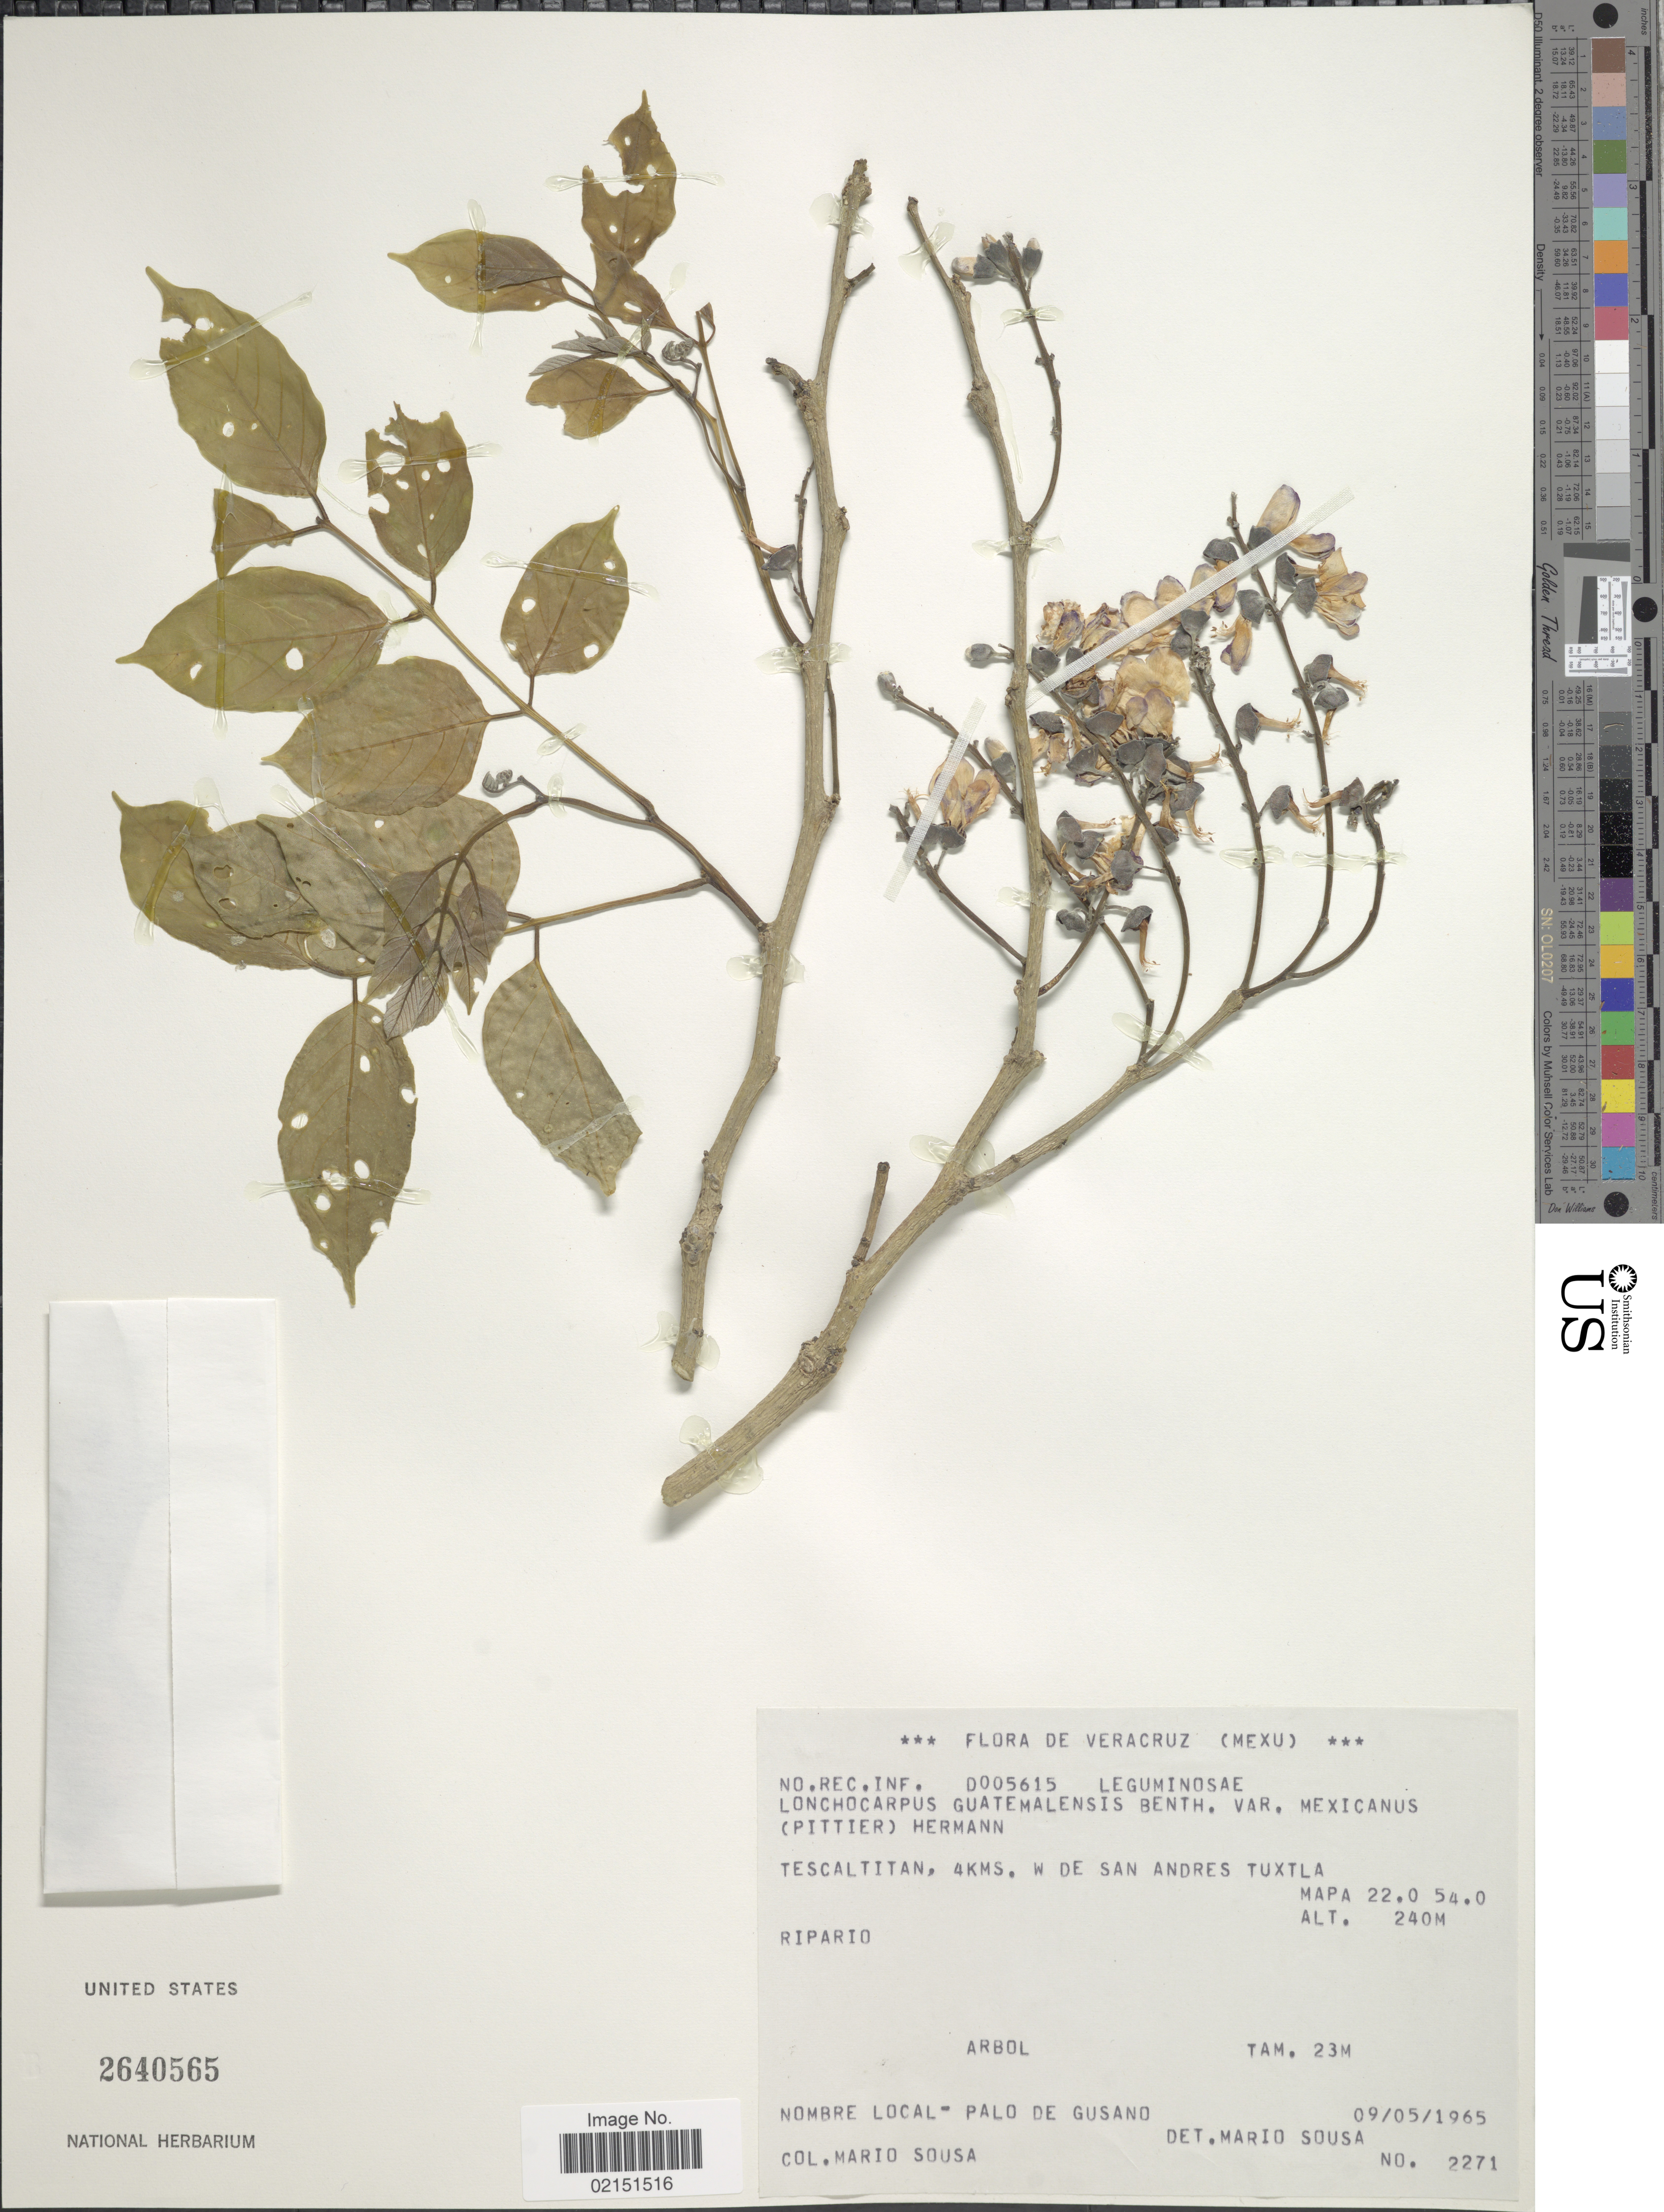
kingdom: Plantae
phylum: Tracheophyta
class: Magnoliopsida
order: Fabales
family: Fabaceae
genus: Lonchocarpus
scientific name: Lonchocarpus guatemalensis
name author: Benth.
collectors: M. Sousa S.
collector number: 2271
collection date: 1965-05-09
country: Mexico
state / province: Veracruz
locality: Veracruz (Mexu). Tescaltitan, 4kms. W de San Andres Tuxtla. Mapa 22.0 54.0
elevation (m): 240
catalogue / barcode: US 2640565